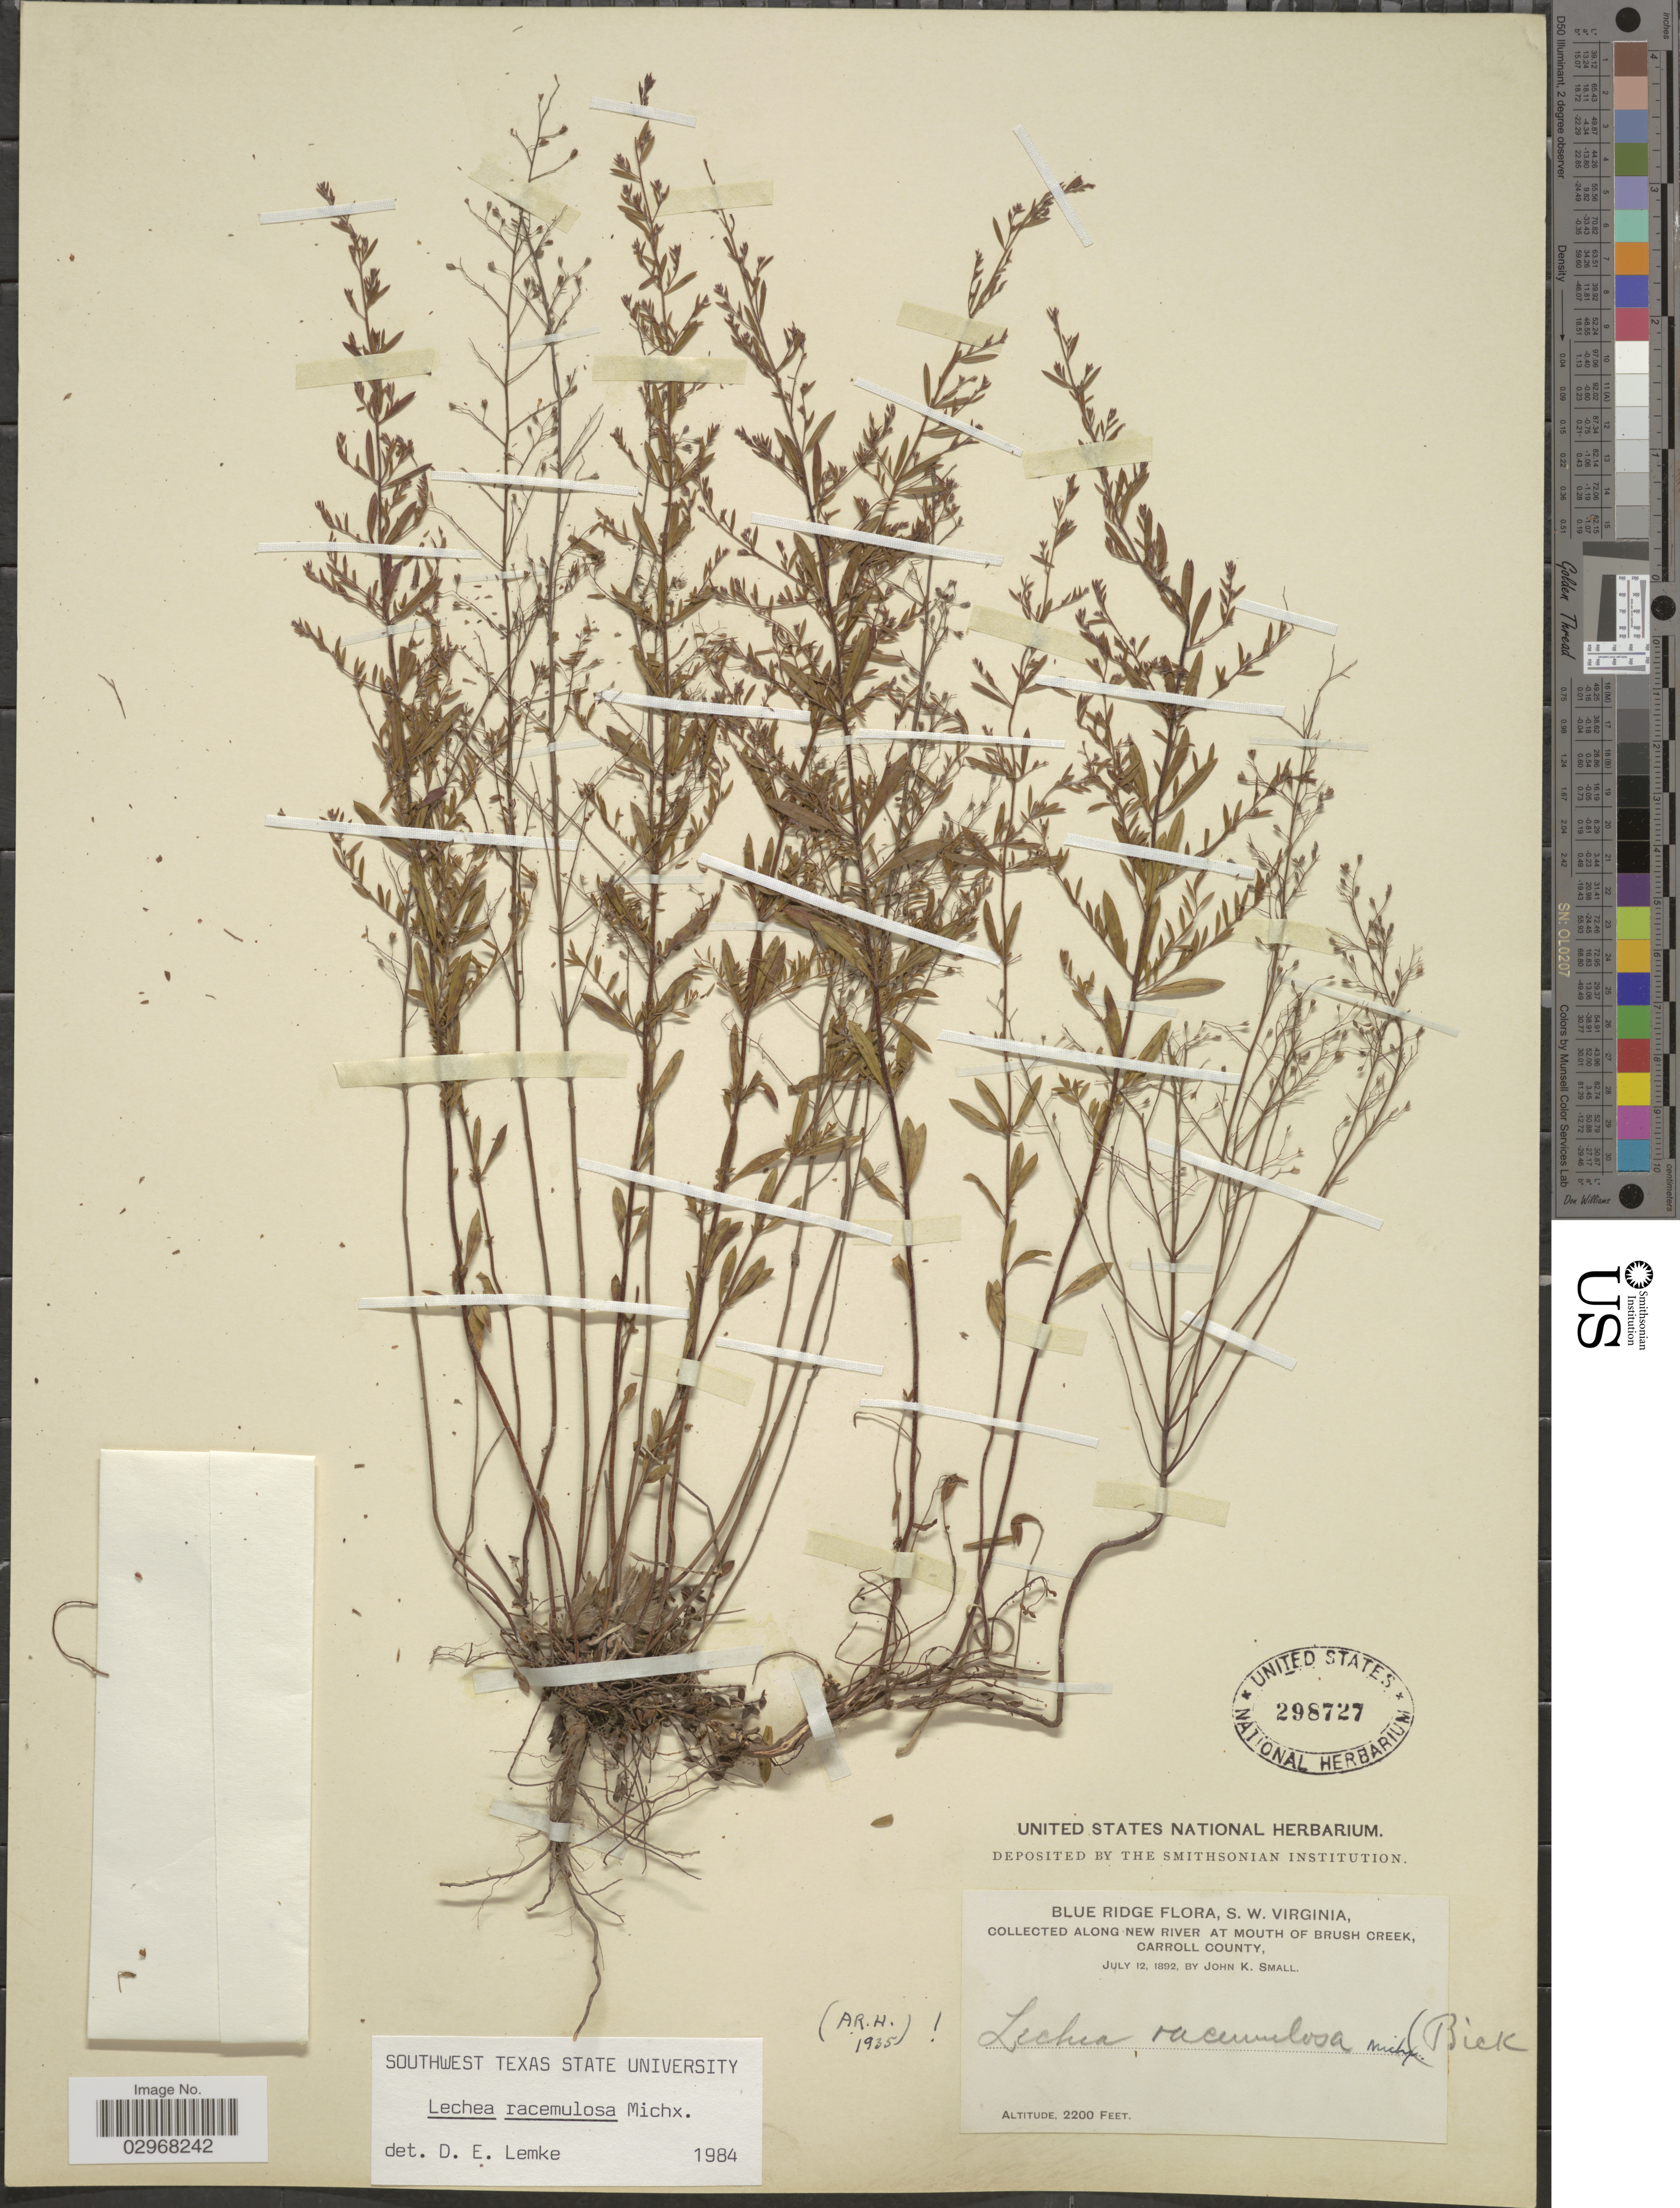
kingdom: Plantae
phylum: Tracheophyta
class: Magnoliopsida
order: Malvales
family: Cistaceae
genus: Lechea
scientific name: Lechea racemulosa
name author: Michx.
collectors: J. K. Small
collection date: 1892-07-12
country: United States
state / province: Virginia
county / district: Carroll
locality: Blue Ridge. S.W. Virginia. Along New River at mouth of Brush Creek, Carroll County.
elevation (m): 671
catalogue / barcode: US 298727